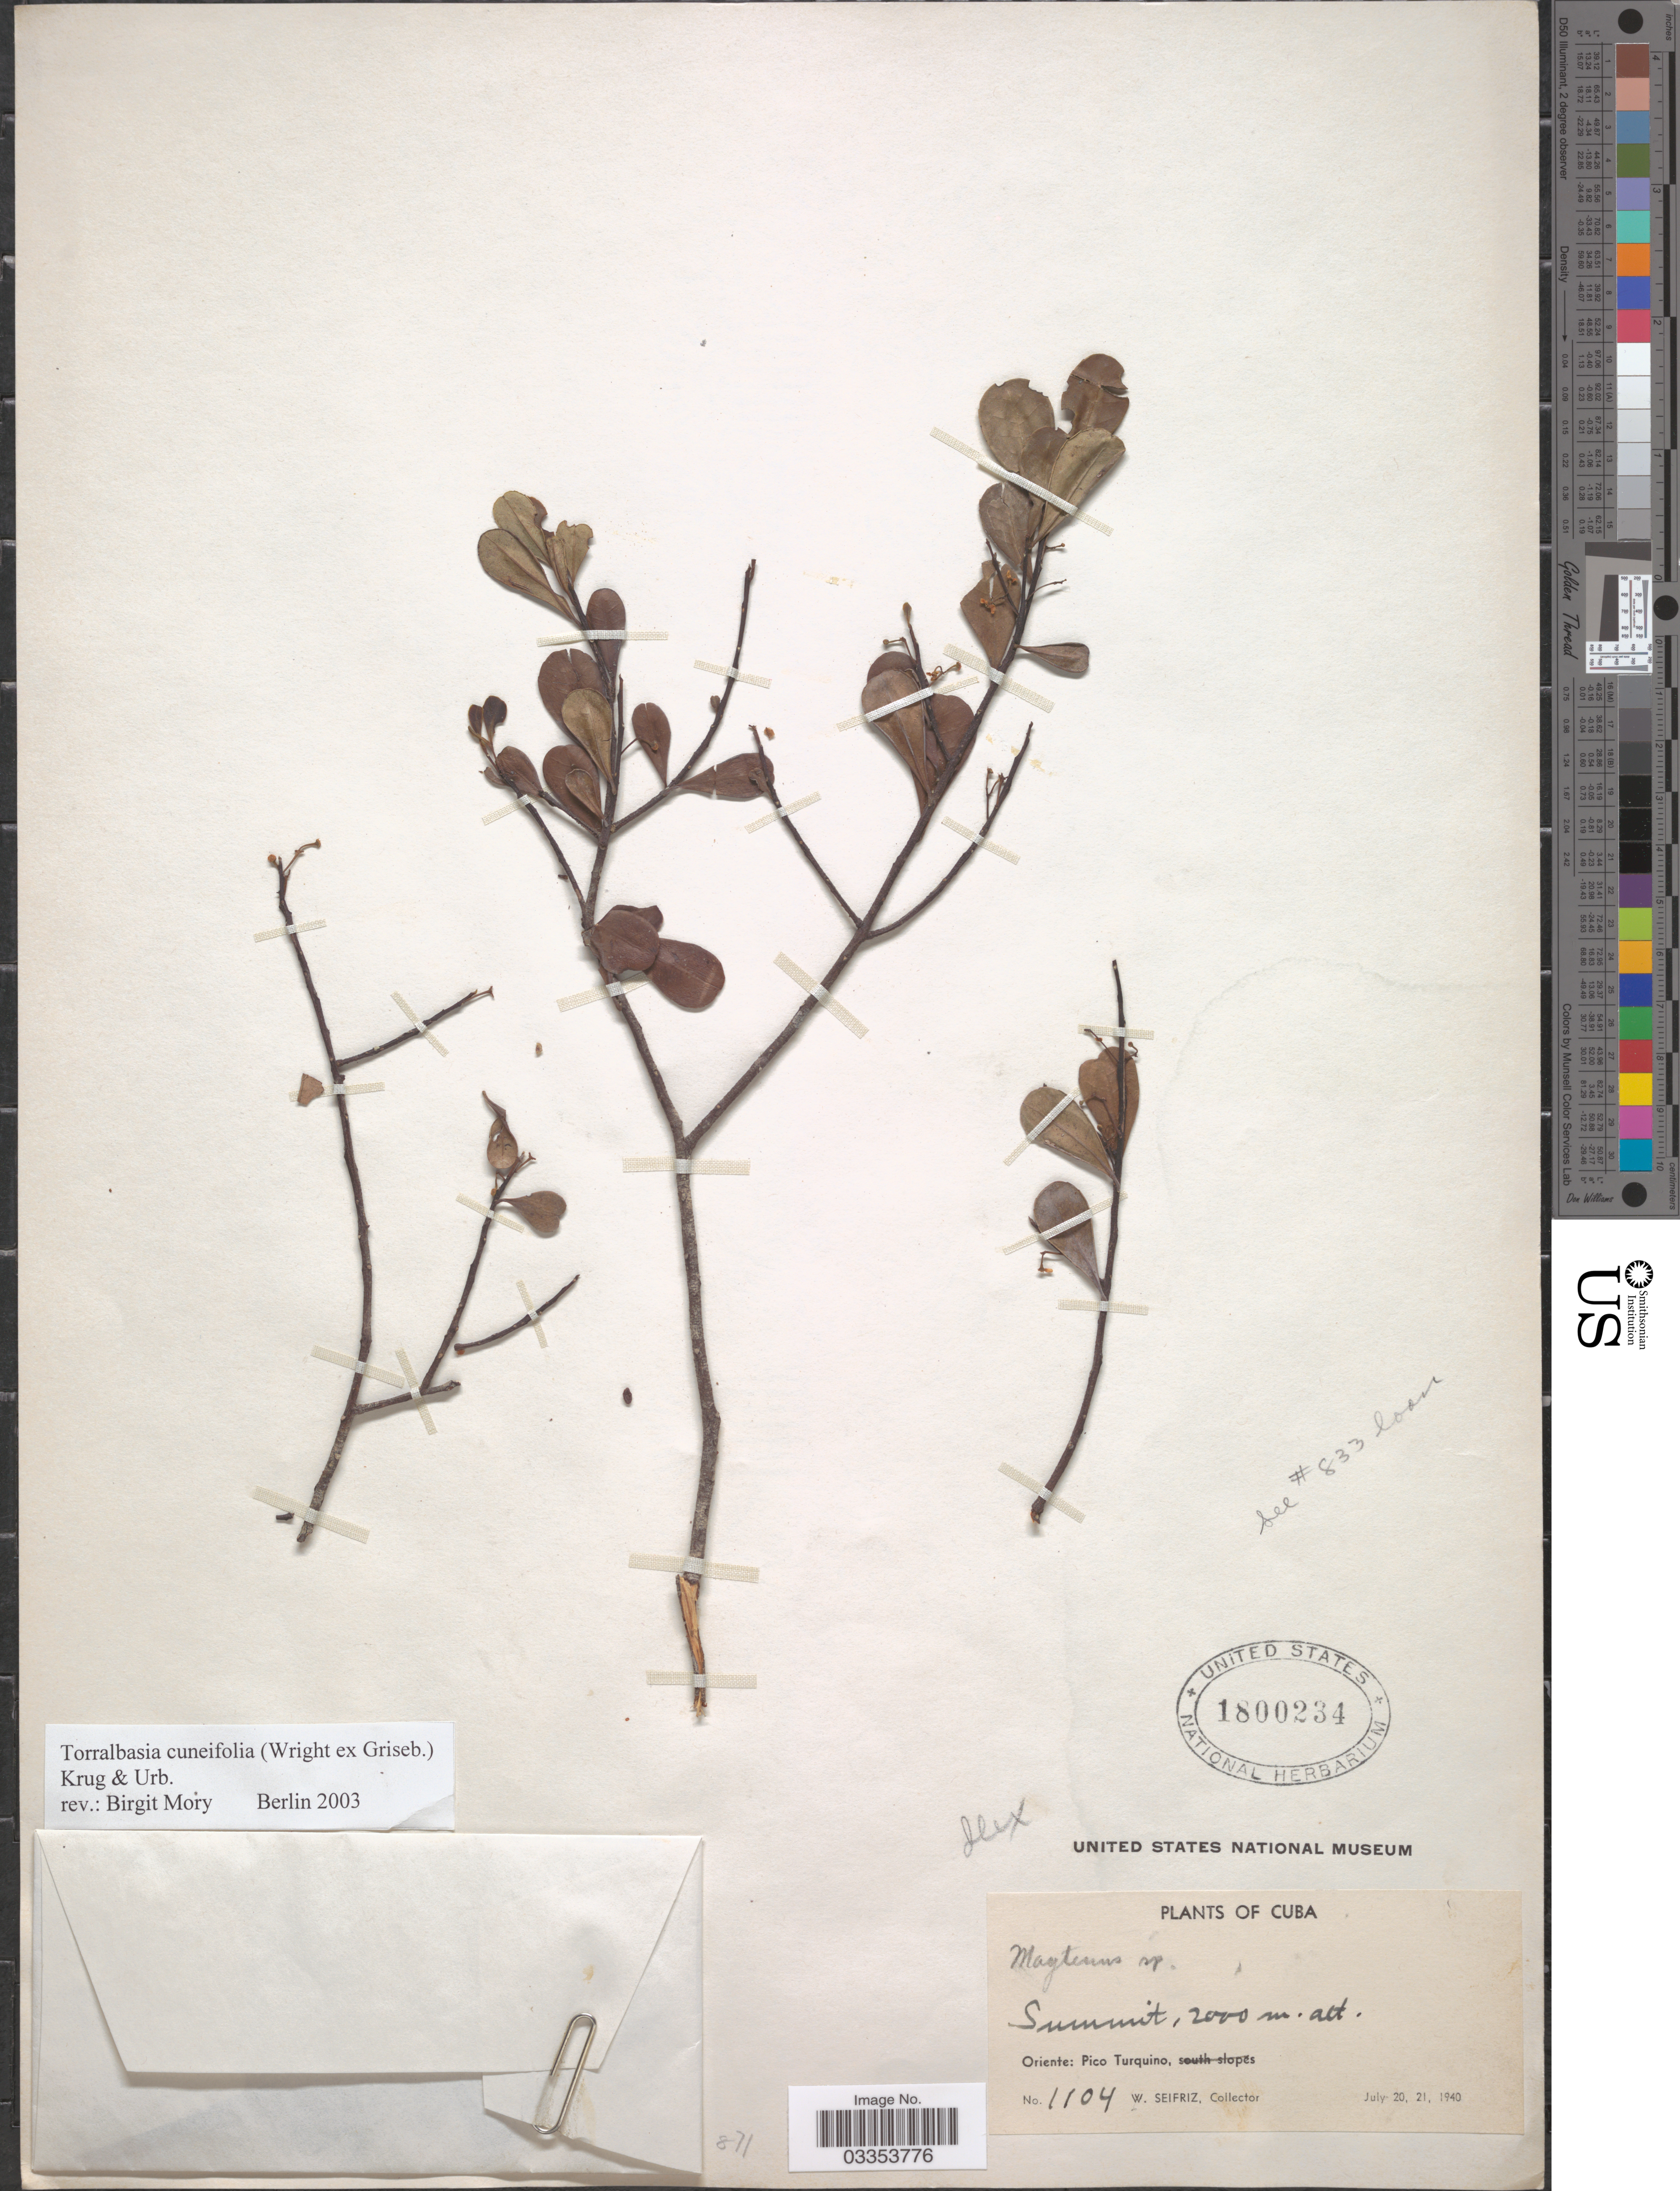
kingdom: Plantae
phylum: Tracheophyta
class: Magnoliopsida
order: Celastrales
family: Celastraceae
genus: Torralbasia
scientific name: Torralbasia cuneifolia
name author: (C. Wright ex Griseb.) Krug & Urb.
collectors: W. Seifriz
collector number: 1104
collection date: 1940-07-20/1940-07-21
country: Cuba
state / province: Oriente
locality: Summit. Pico Turquino.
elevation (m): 2000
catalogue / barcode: US 1800234